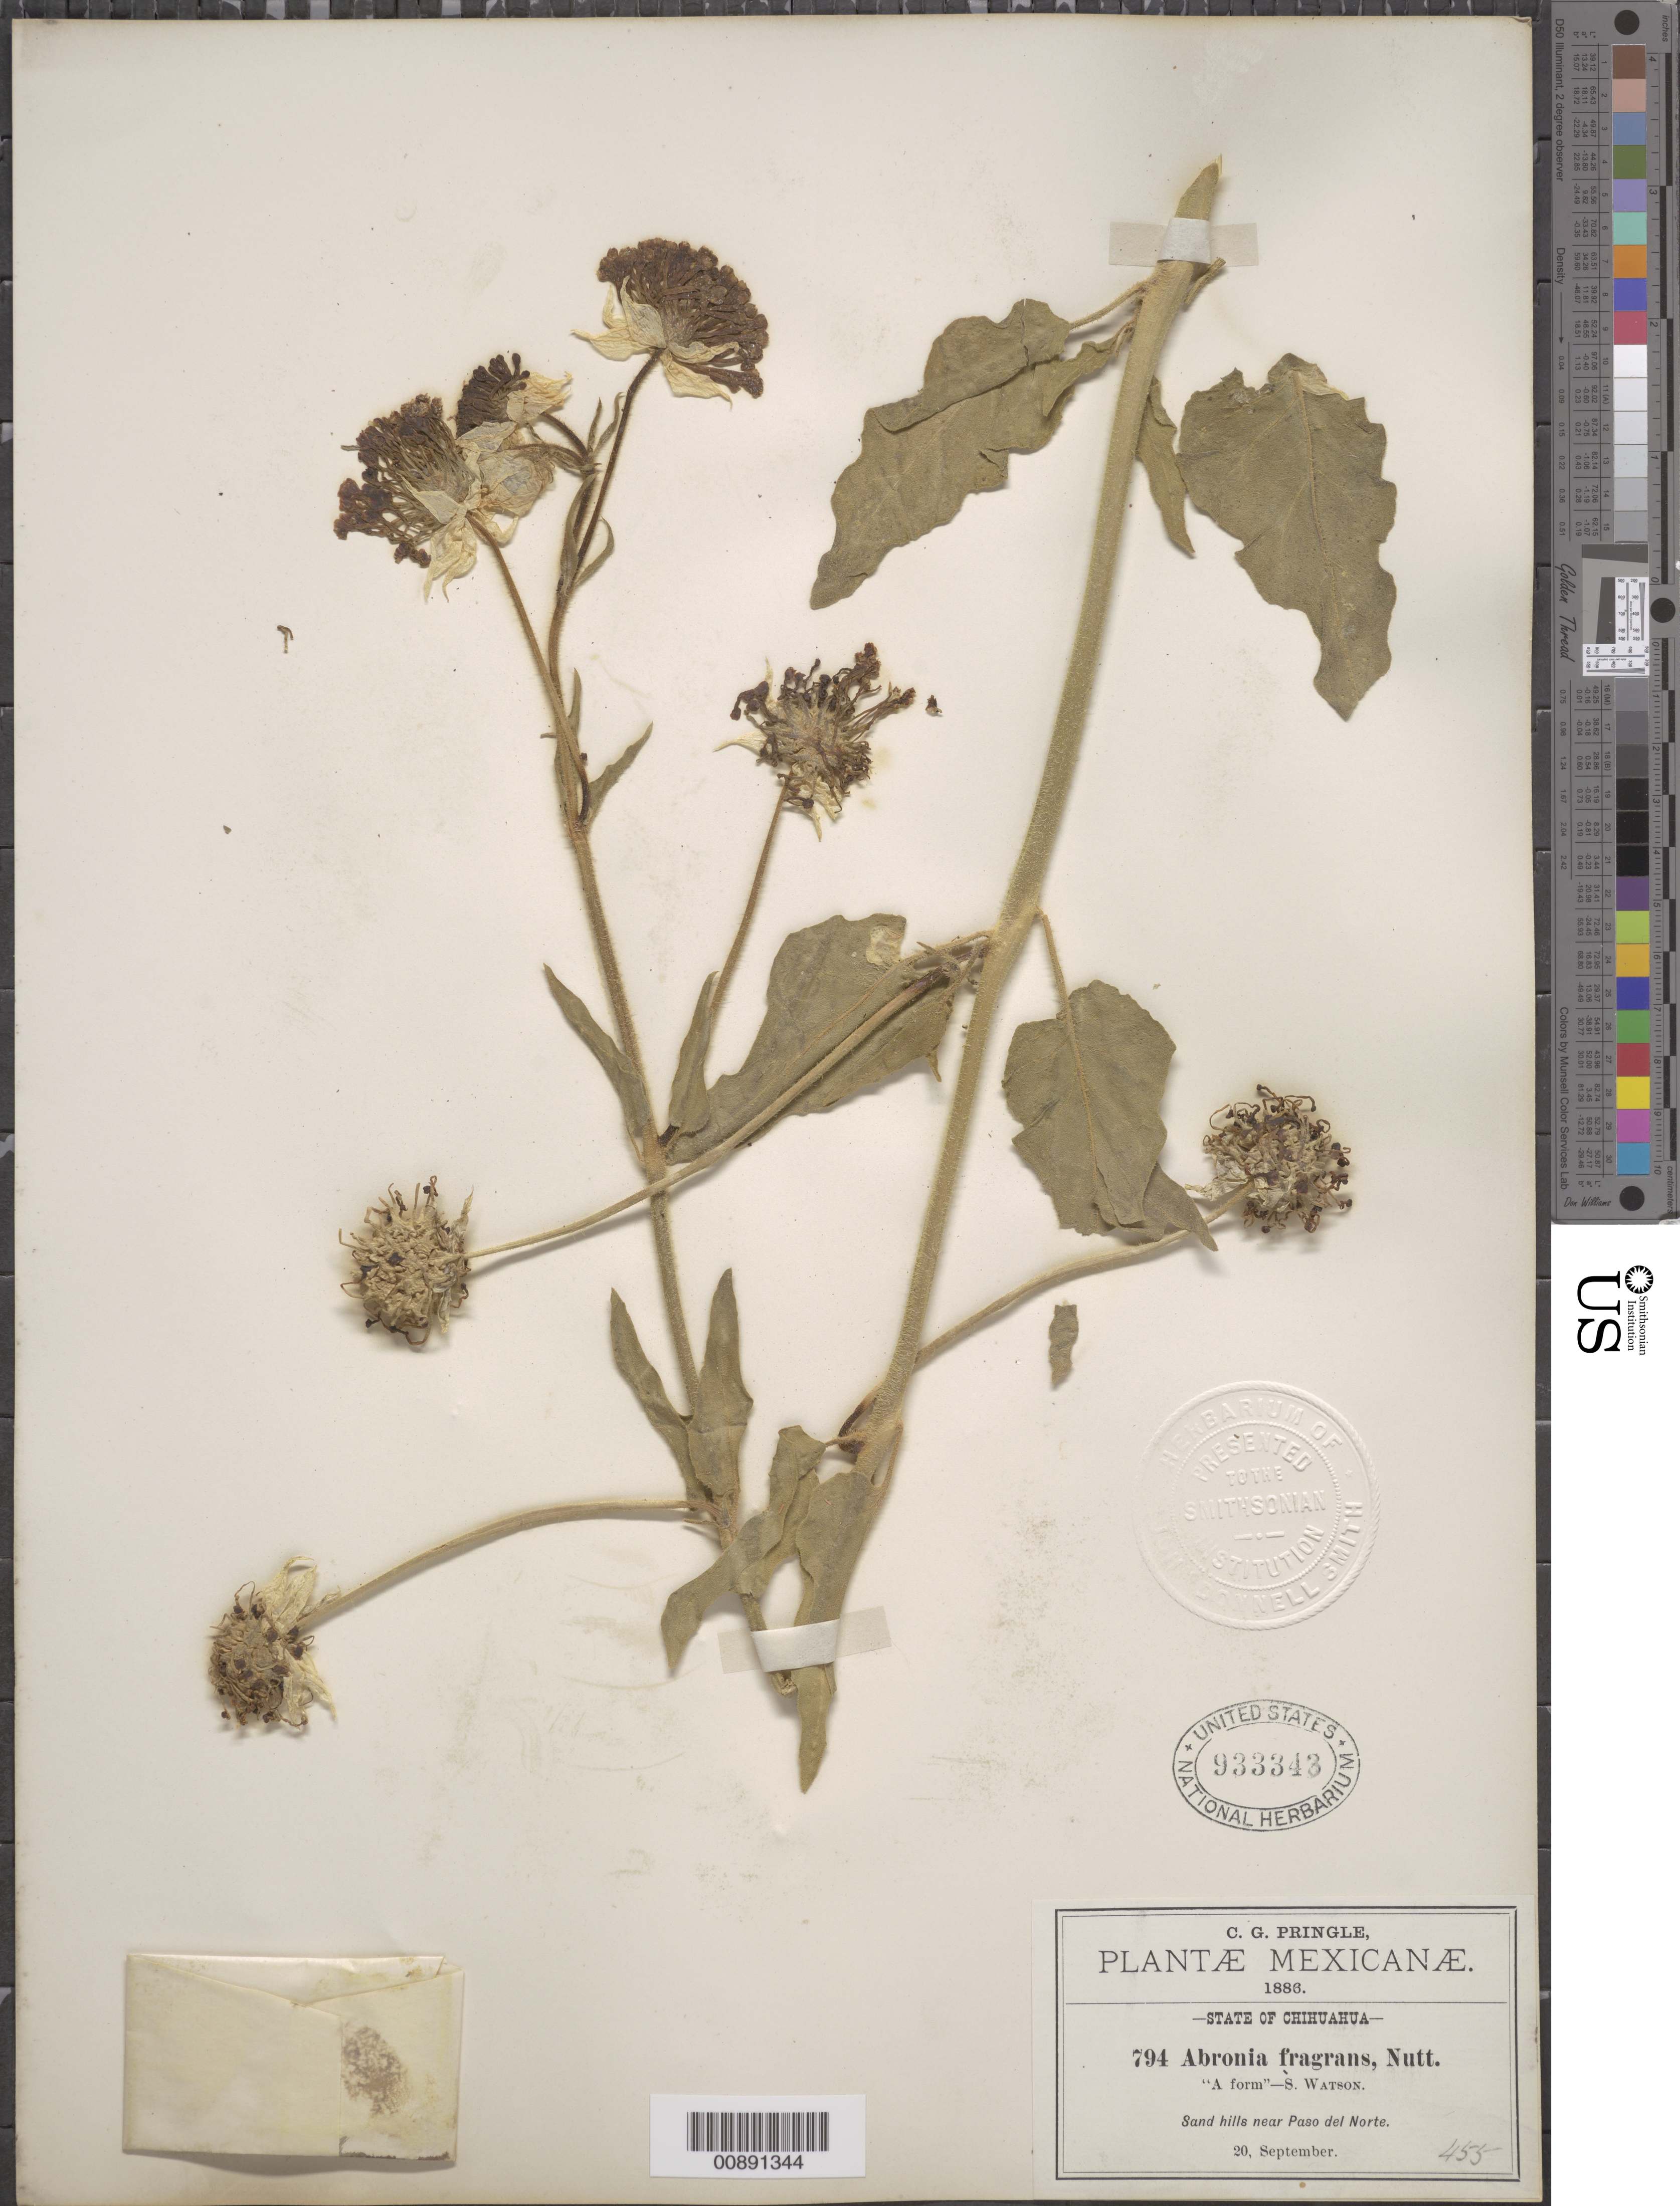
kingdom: Plantae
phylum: Tracheophyta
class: Magnoliopsida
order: Caryophyllales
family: Nyctaginaceae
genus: Abronia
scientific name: Abronia fragrans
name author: Nutt. ex Hook.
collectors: C. G. Pringle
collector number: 794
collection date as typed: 20 Sep 1886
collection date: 1886-09-20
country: Mexico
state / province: Chihuahua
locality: Near Paso del Norte, Chihuahua.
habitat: Sand hills.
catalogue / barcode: US 933343